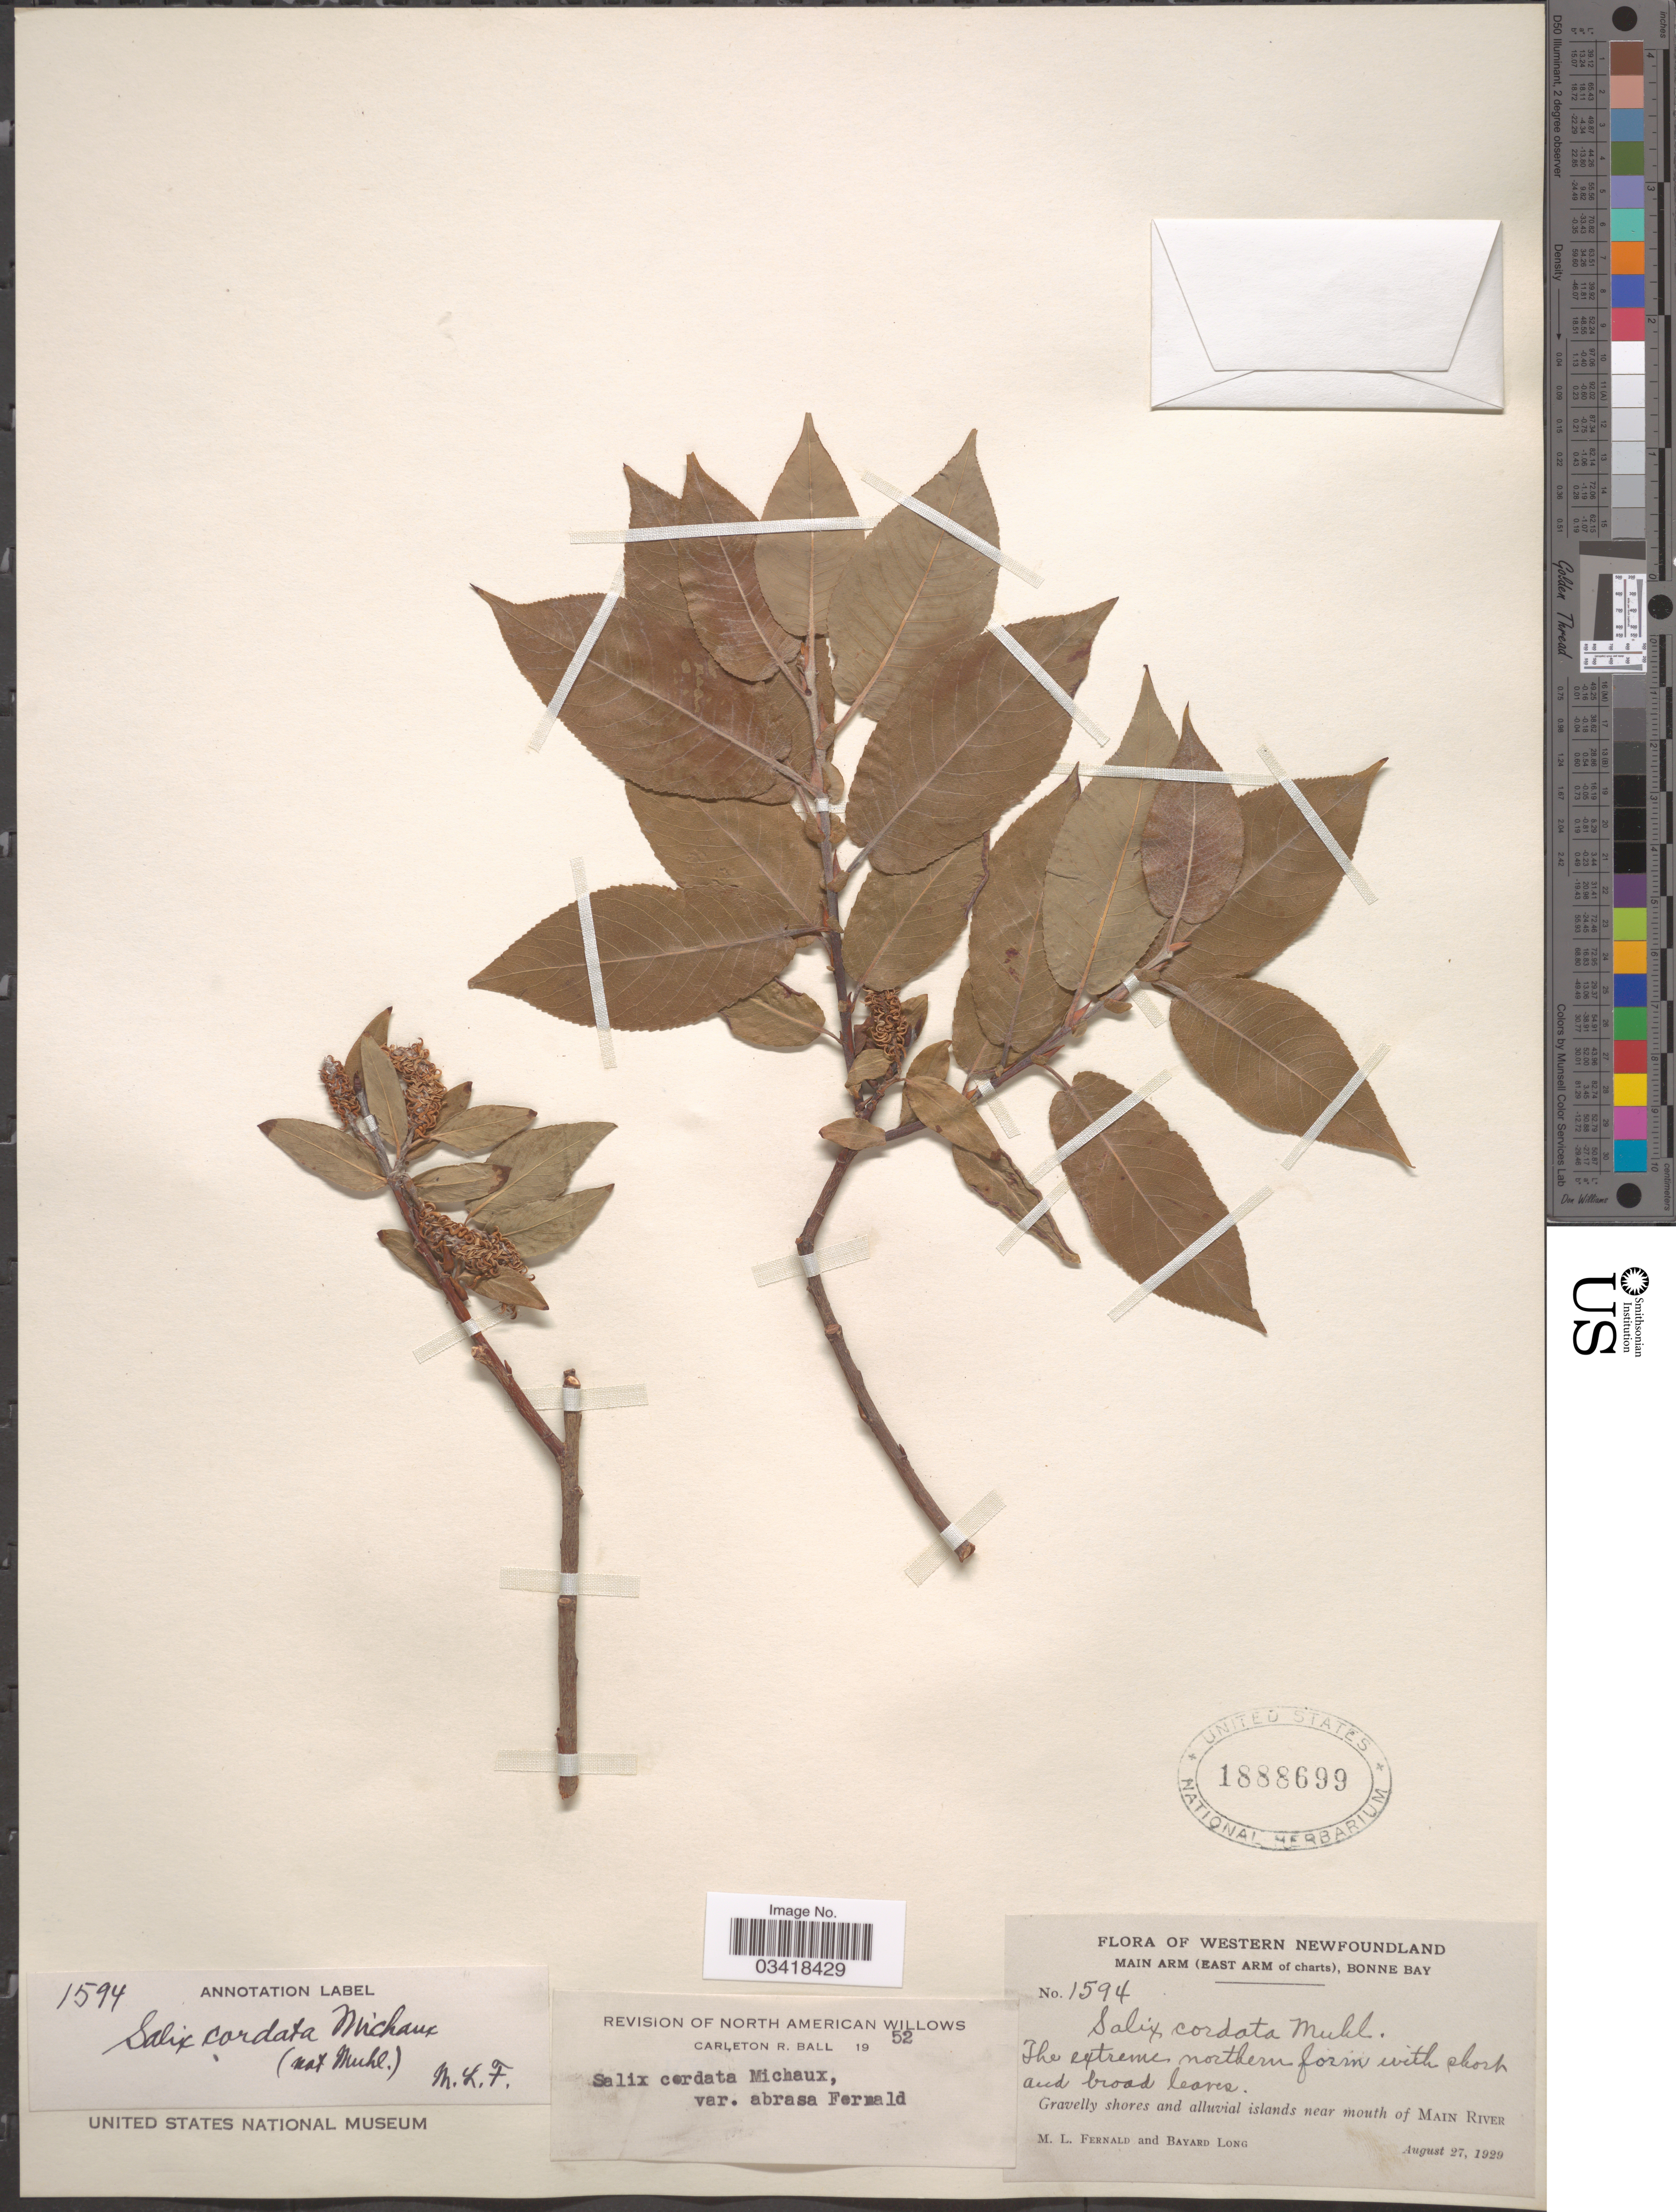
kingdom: Plantae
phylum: Tracheophyta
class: Magnoliopsida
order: Malpighiales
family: Salicaceae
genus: Salix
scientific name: Salix adenophylla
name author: Hook.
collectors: M. L. Fernald & B. Long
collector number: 1594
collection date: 1929-08-27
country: Canada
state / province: Newfoundland and Labrador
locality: Western Newfoundland. Main Arm (East Arm of charts), Bonne Bay. Gravelly shores and alluvial islands near mouth of Main River.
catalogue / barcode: US 1888699